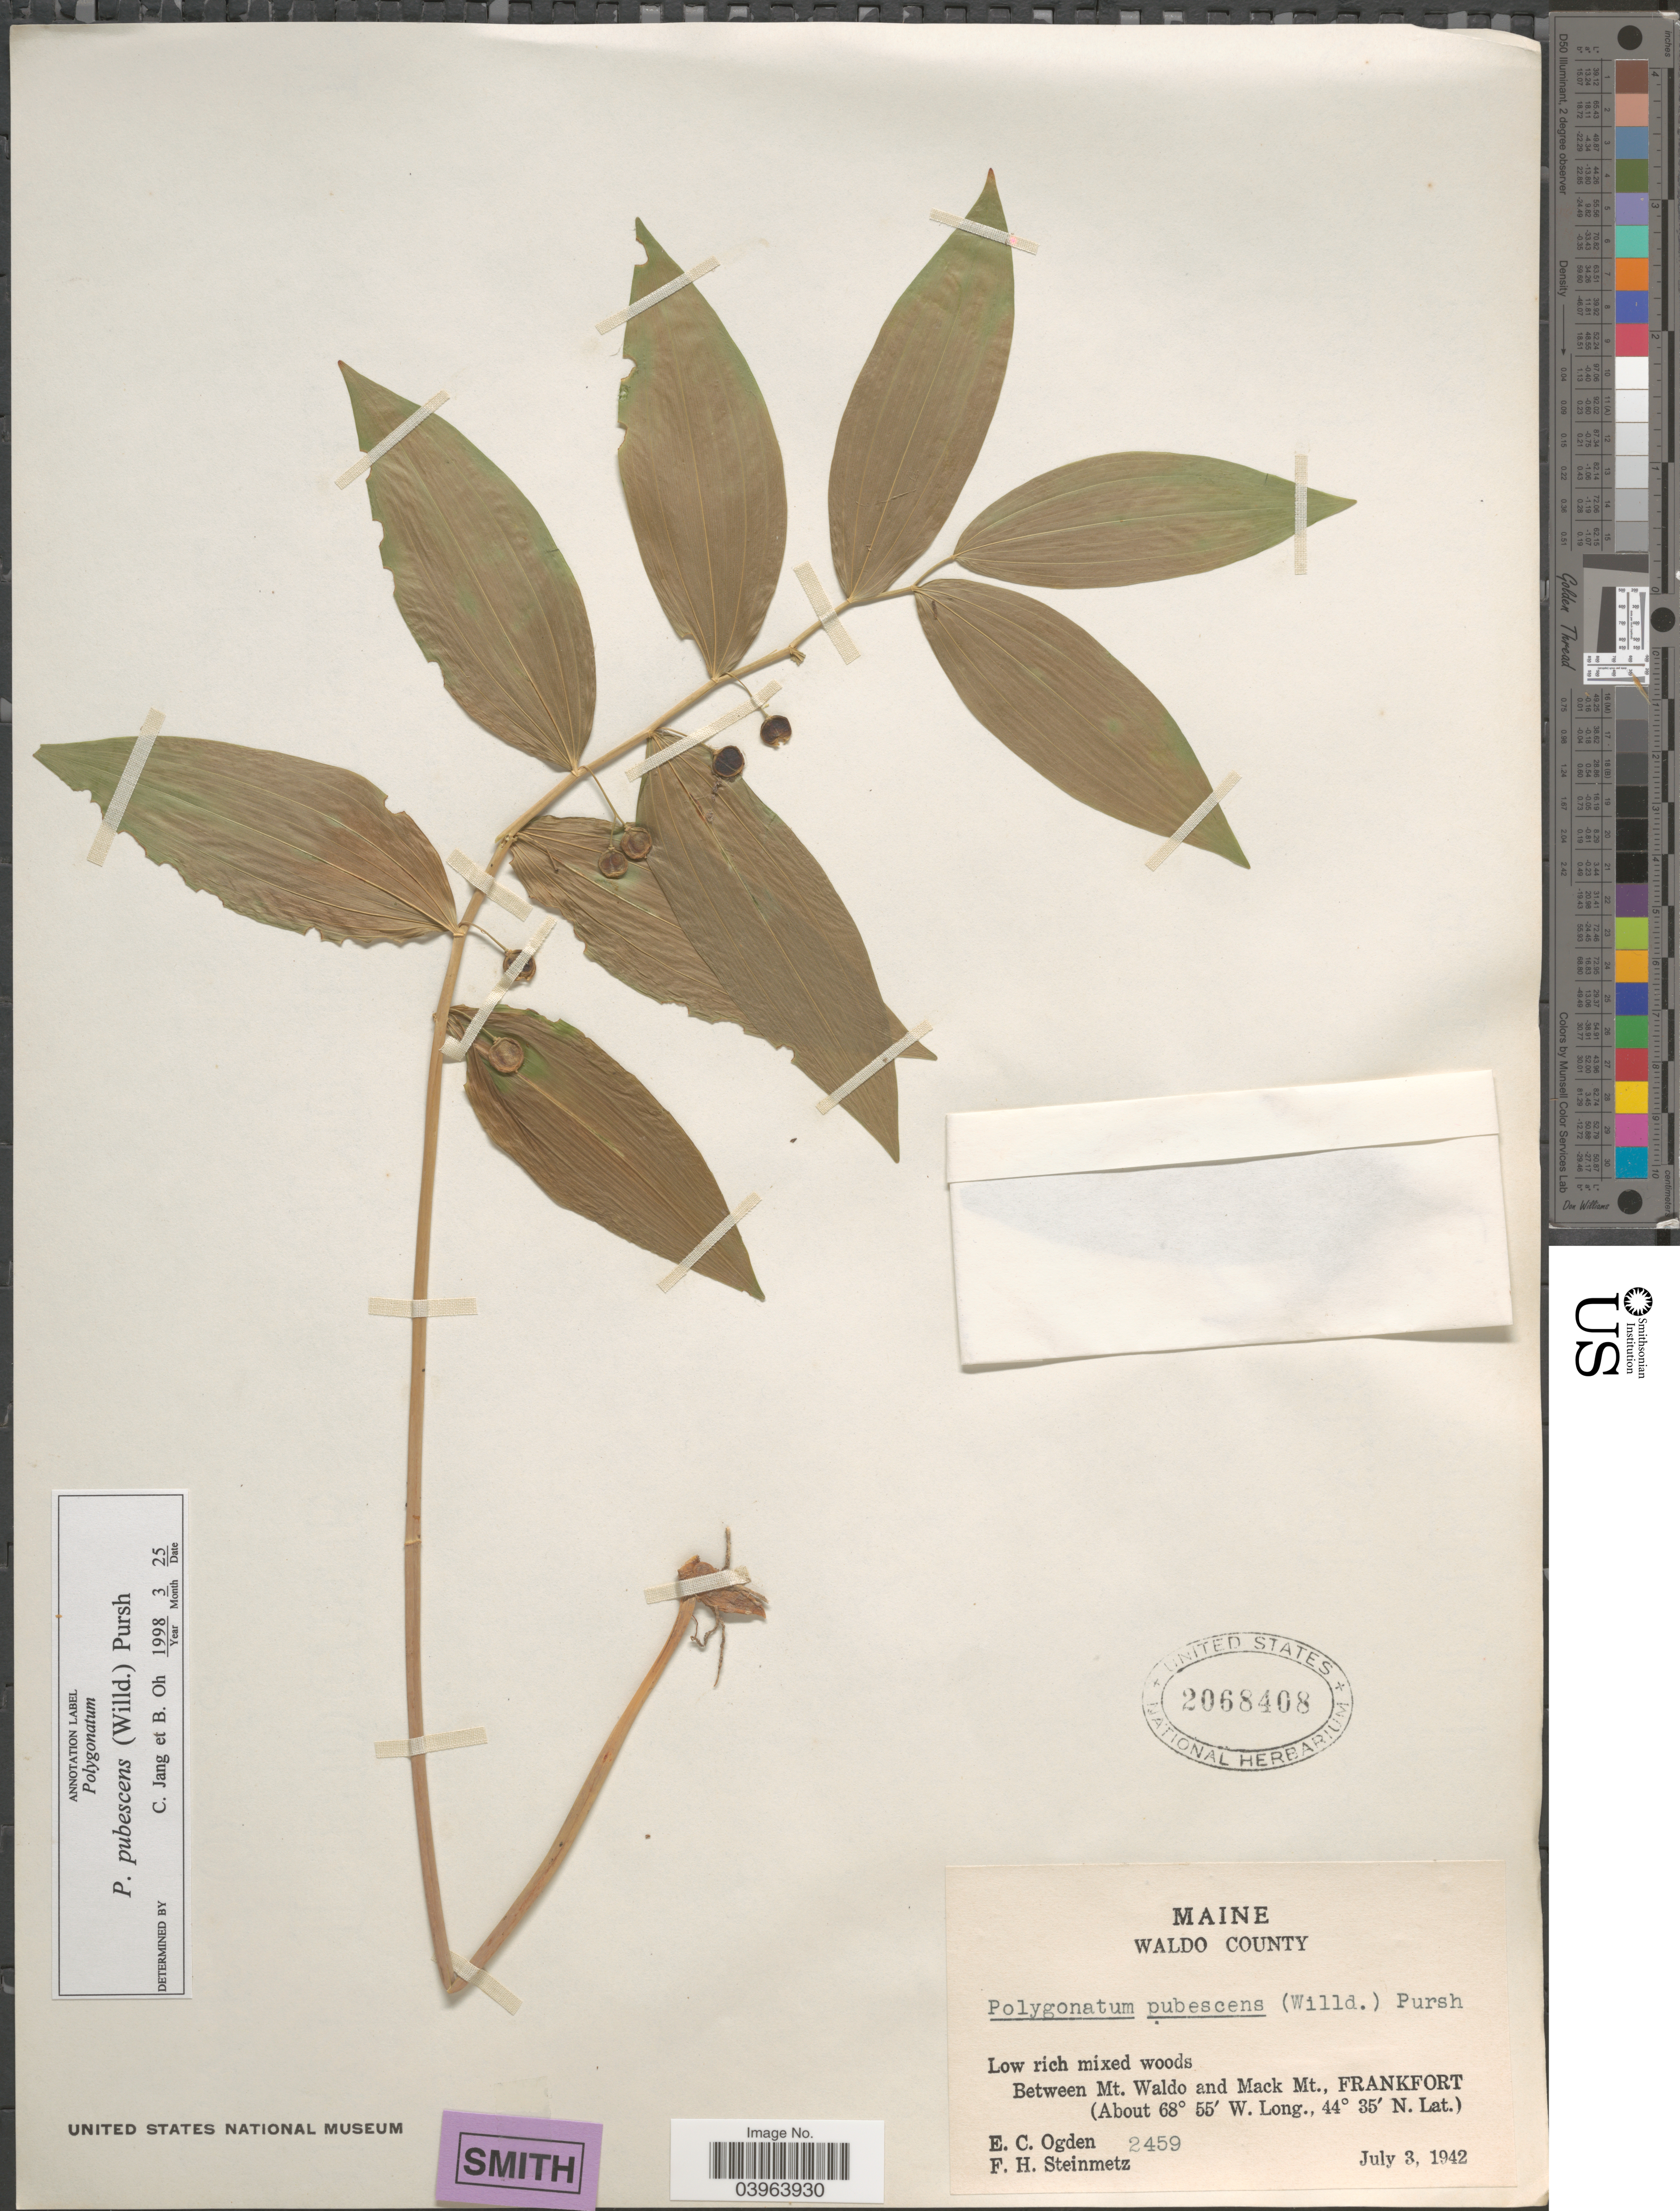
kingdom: Plantae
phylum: Tracheophyta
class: Liliopsida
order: Asparagales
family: Asparagaceae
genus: Polygonatum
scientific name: Polygonatum pubescens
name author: (Willd.) Pursh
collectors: E. Ogden & F. H. Steinmetz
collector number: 2459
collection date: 1942-07-03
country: United States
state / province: Maine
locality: Waldo County. Between Mt. Waldo and Mack Mt., Frankfort.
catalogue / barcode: US 2068408